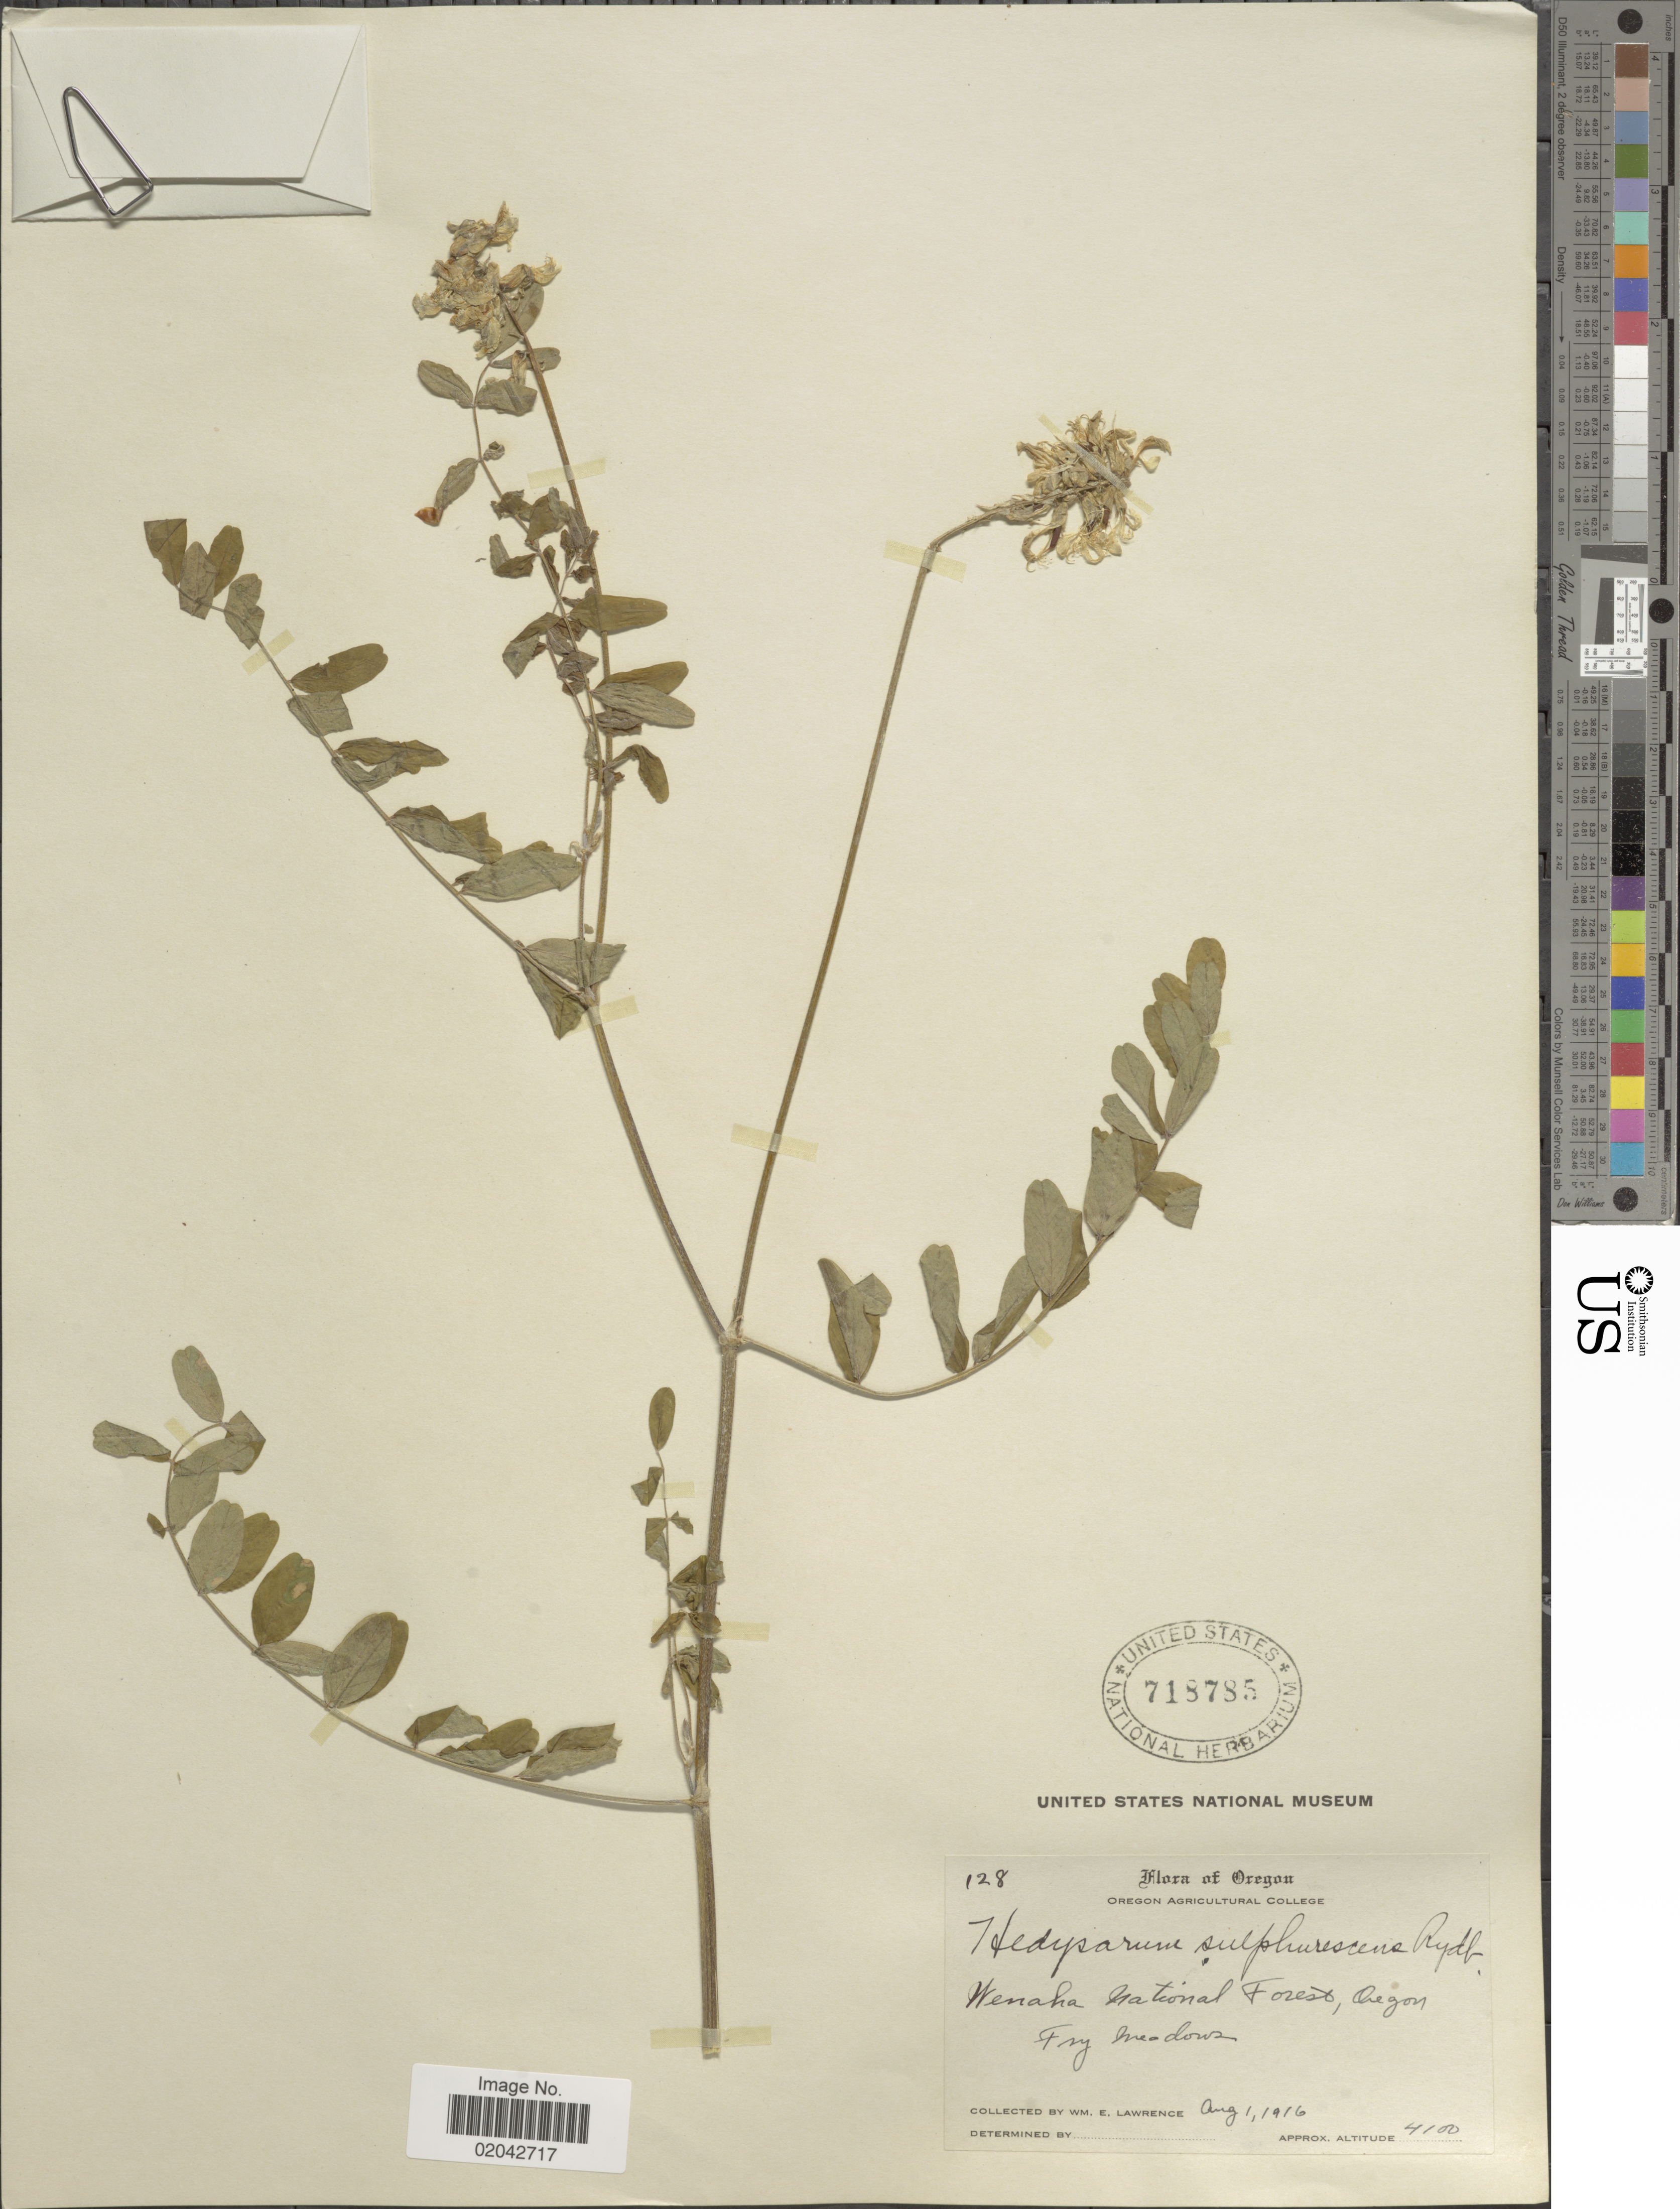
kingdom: Plantae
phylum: Tracheophyta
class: Magnoliopsida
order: Fabales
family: Fabaceae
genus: Hedysarum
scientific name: Hedysarum sulphurescens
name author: Rydb.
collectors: W. Lawrence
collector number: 128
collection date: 1916-08-01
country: United States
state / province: Oregon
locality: Wenaha National Forest, Fry meadows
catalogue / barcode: US 718785